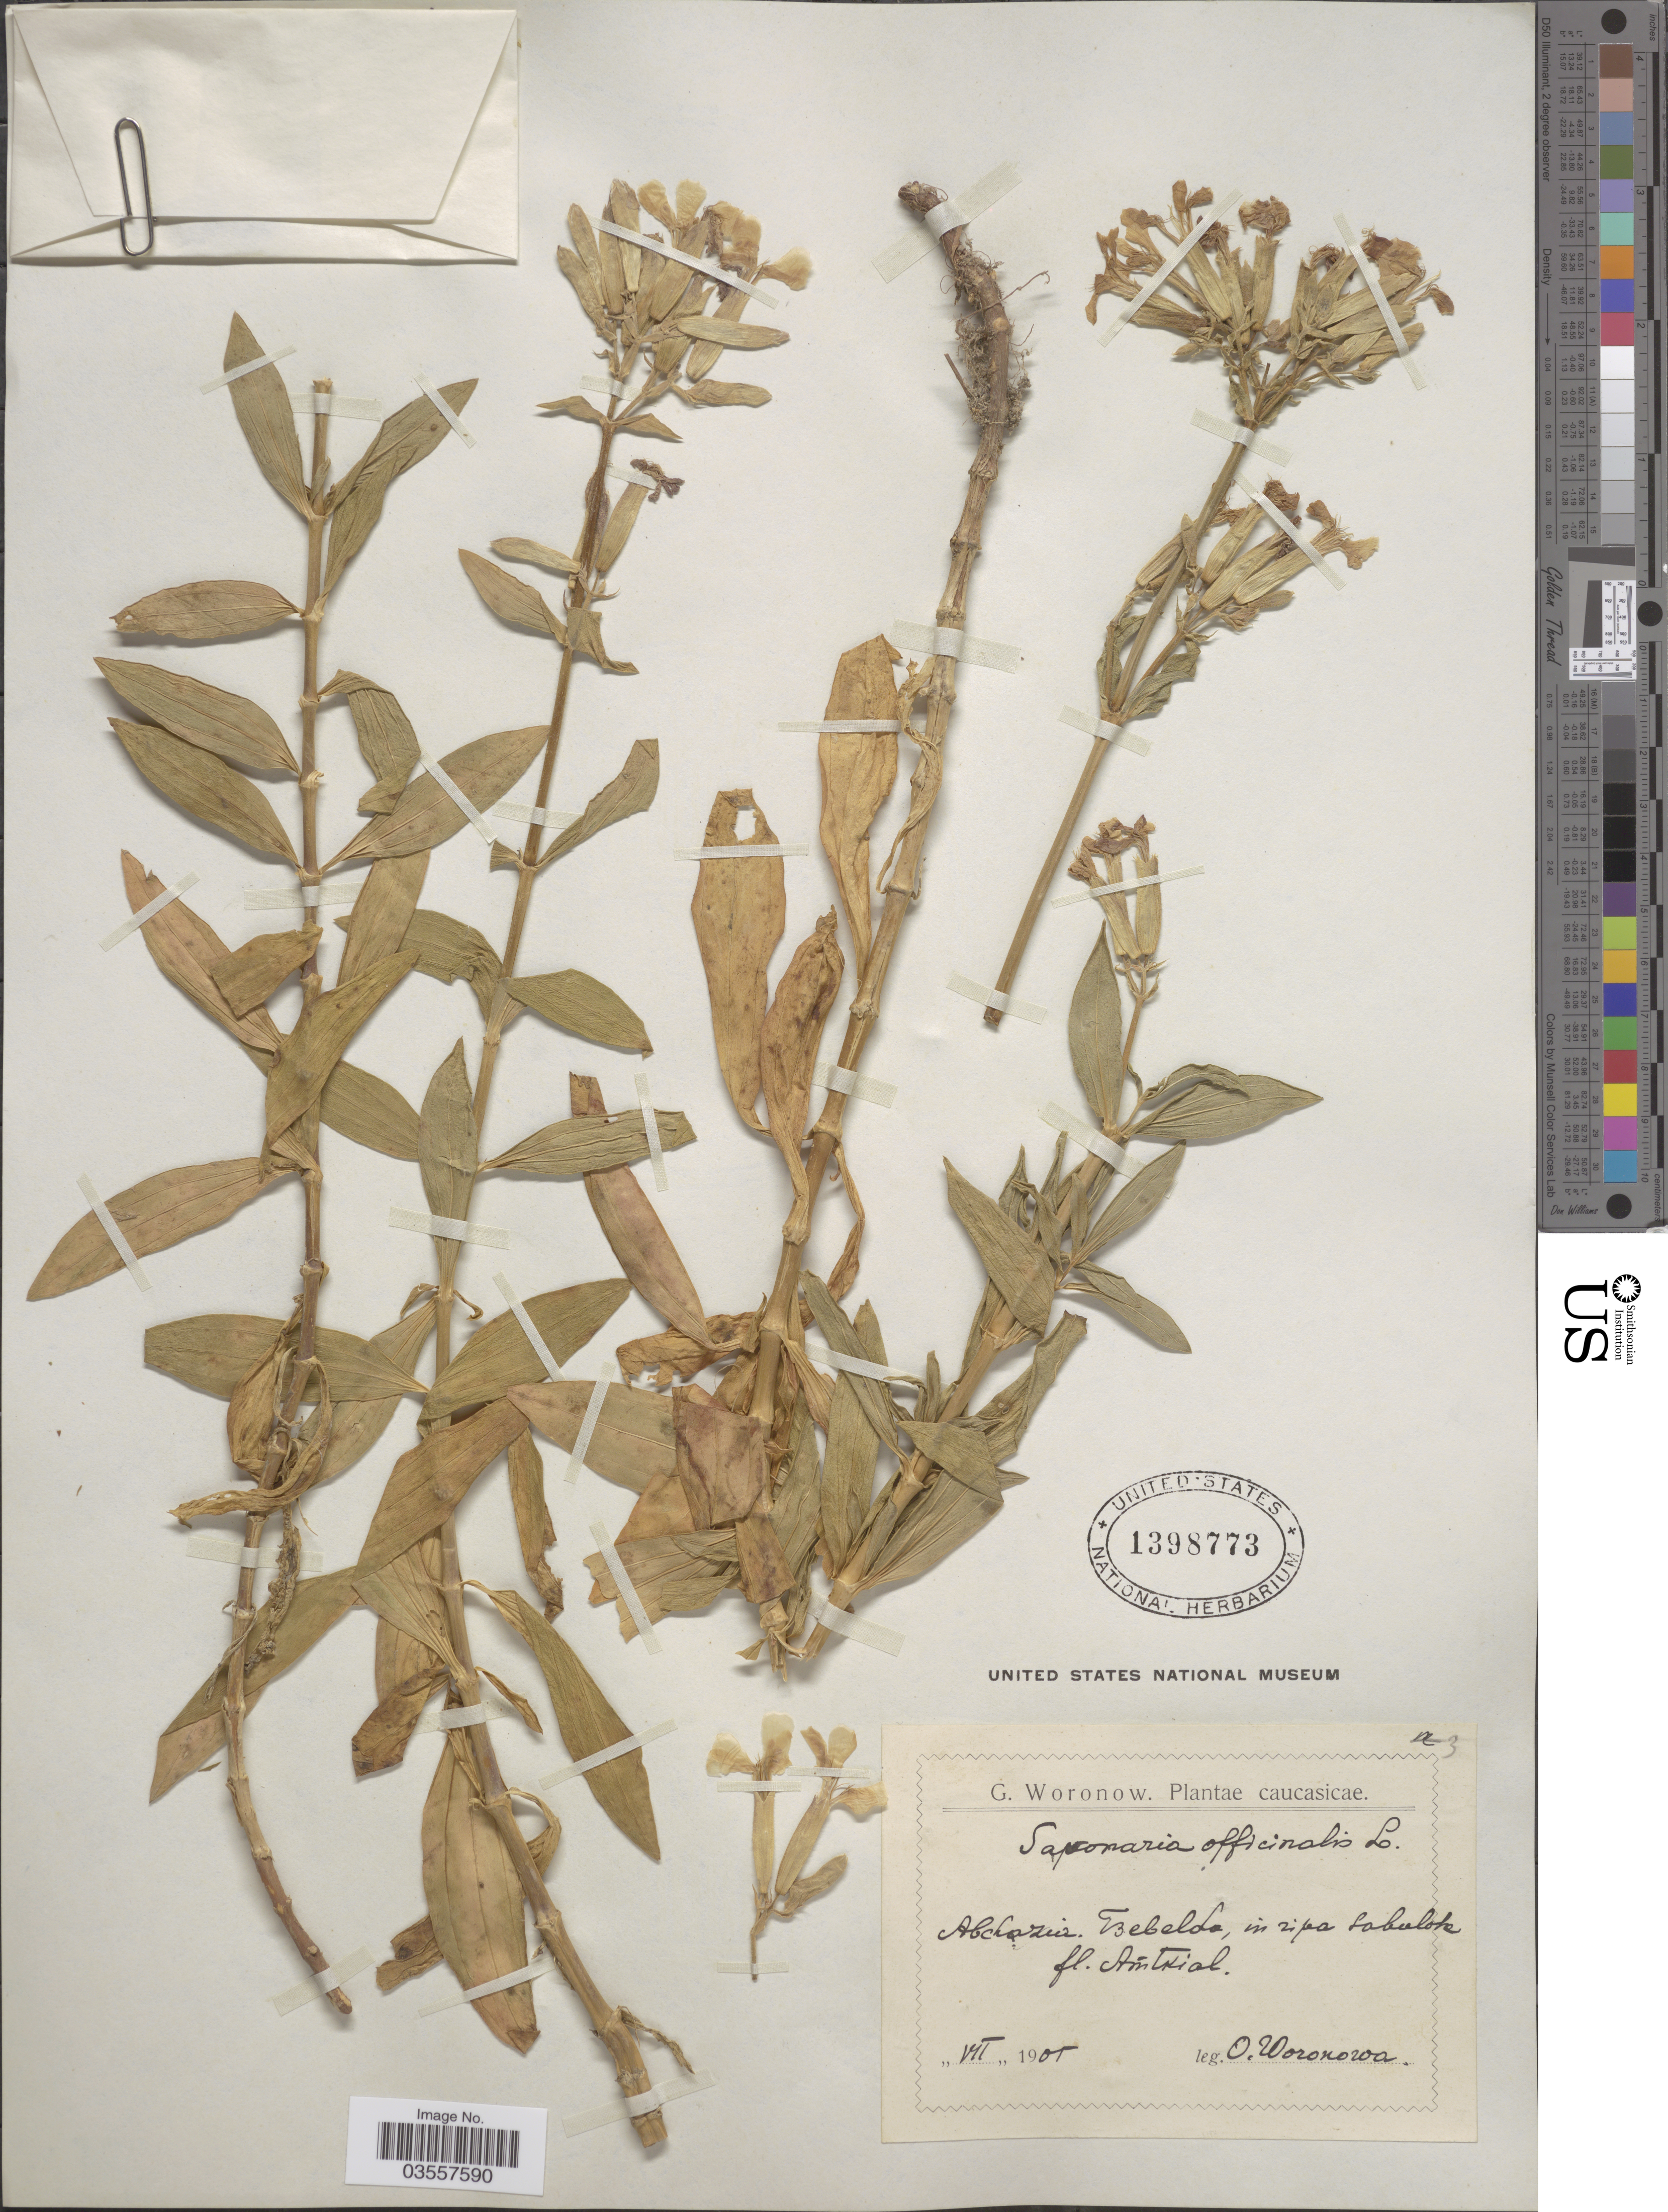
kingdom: Plantae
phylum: Tracheophyta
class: Magnoliopsida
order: Caryophyllales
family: Caryophyllaceae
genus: Saponaria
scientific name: Saponaria officinalis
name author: L.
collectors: G. Woronow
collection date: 1905-07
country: Georgia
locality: Caucasicæ. Abckazia. Tzebelda, in ripa Sabuloke [interpreted] fl. Ainstrial. [interpreted]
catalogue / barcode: US 1398773